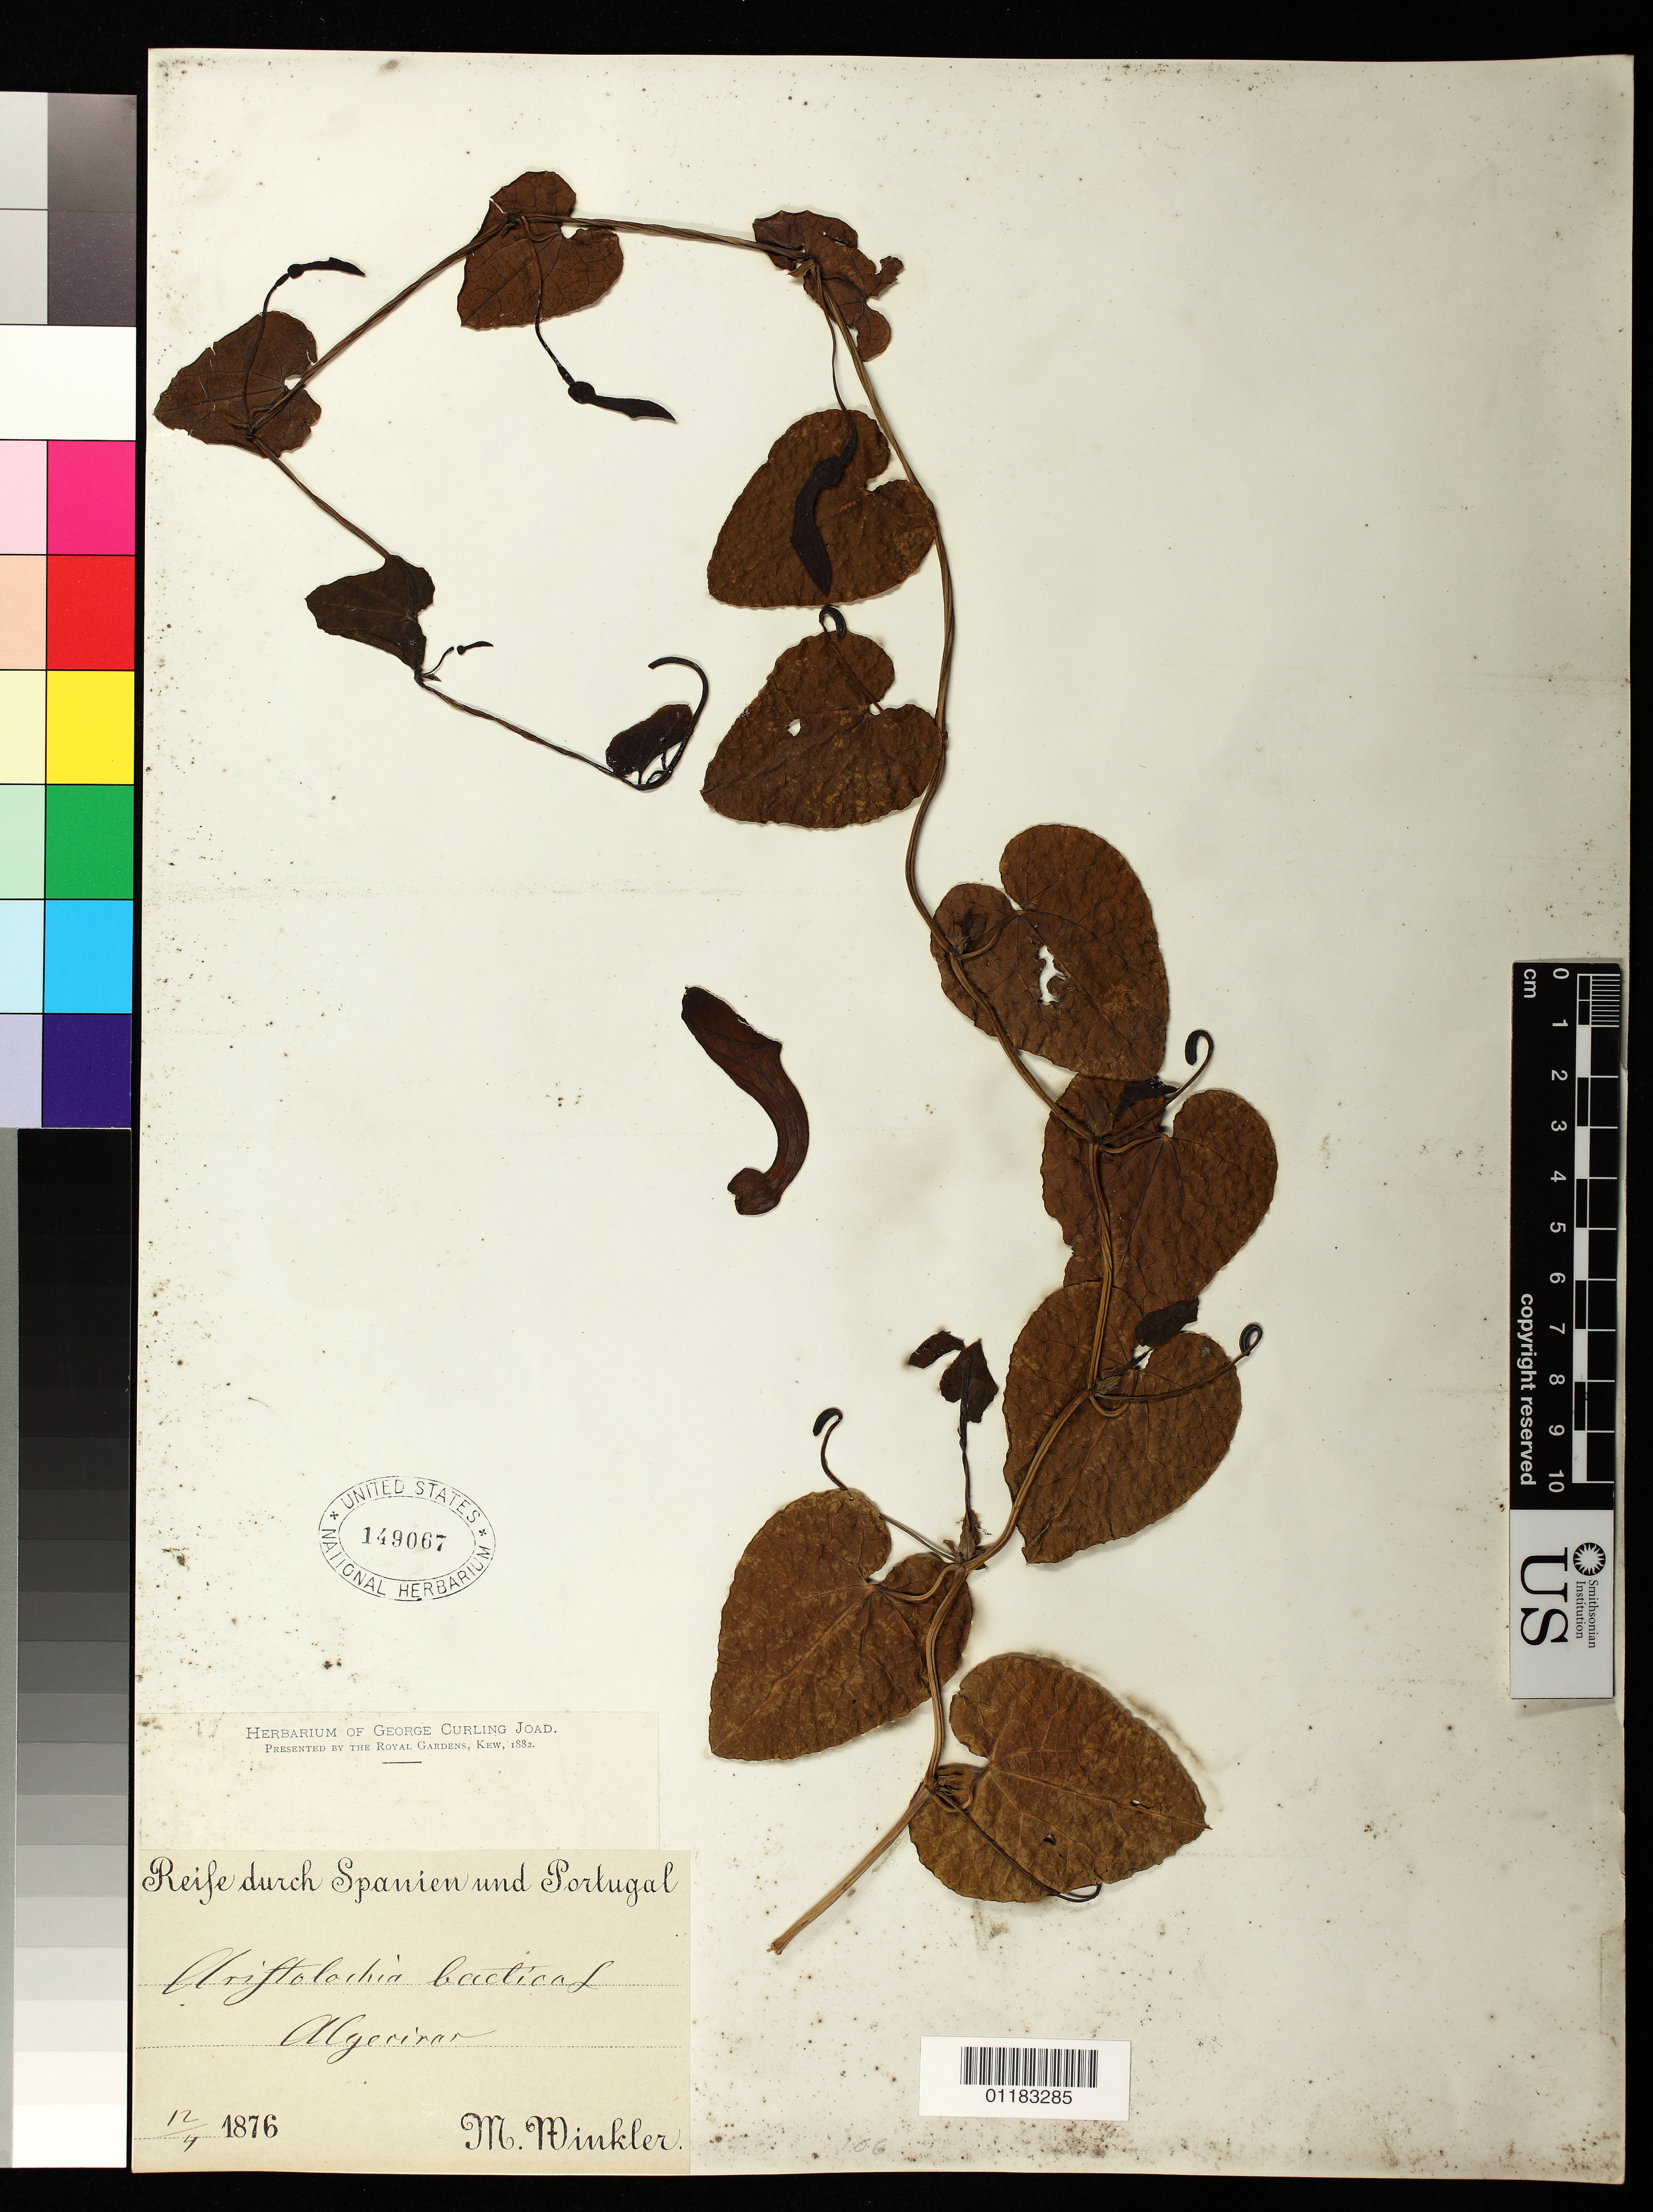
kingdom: Plantae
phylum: Tracheophyta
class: Magnoliopsida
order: Piperales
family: Aristolochiaceae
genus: Aristolochia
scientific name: Aristolochia baetica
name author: L.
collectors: M. Winkler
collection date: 1876-04-12 or 1876-12-04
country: Algeria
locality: Algerirar(?)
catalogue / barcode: US 149067